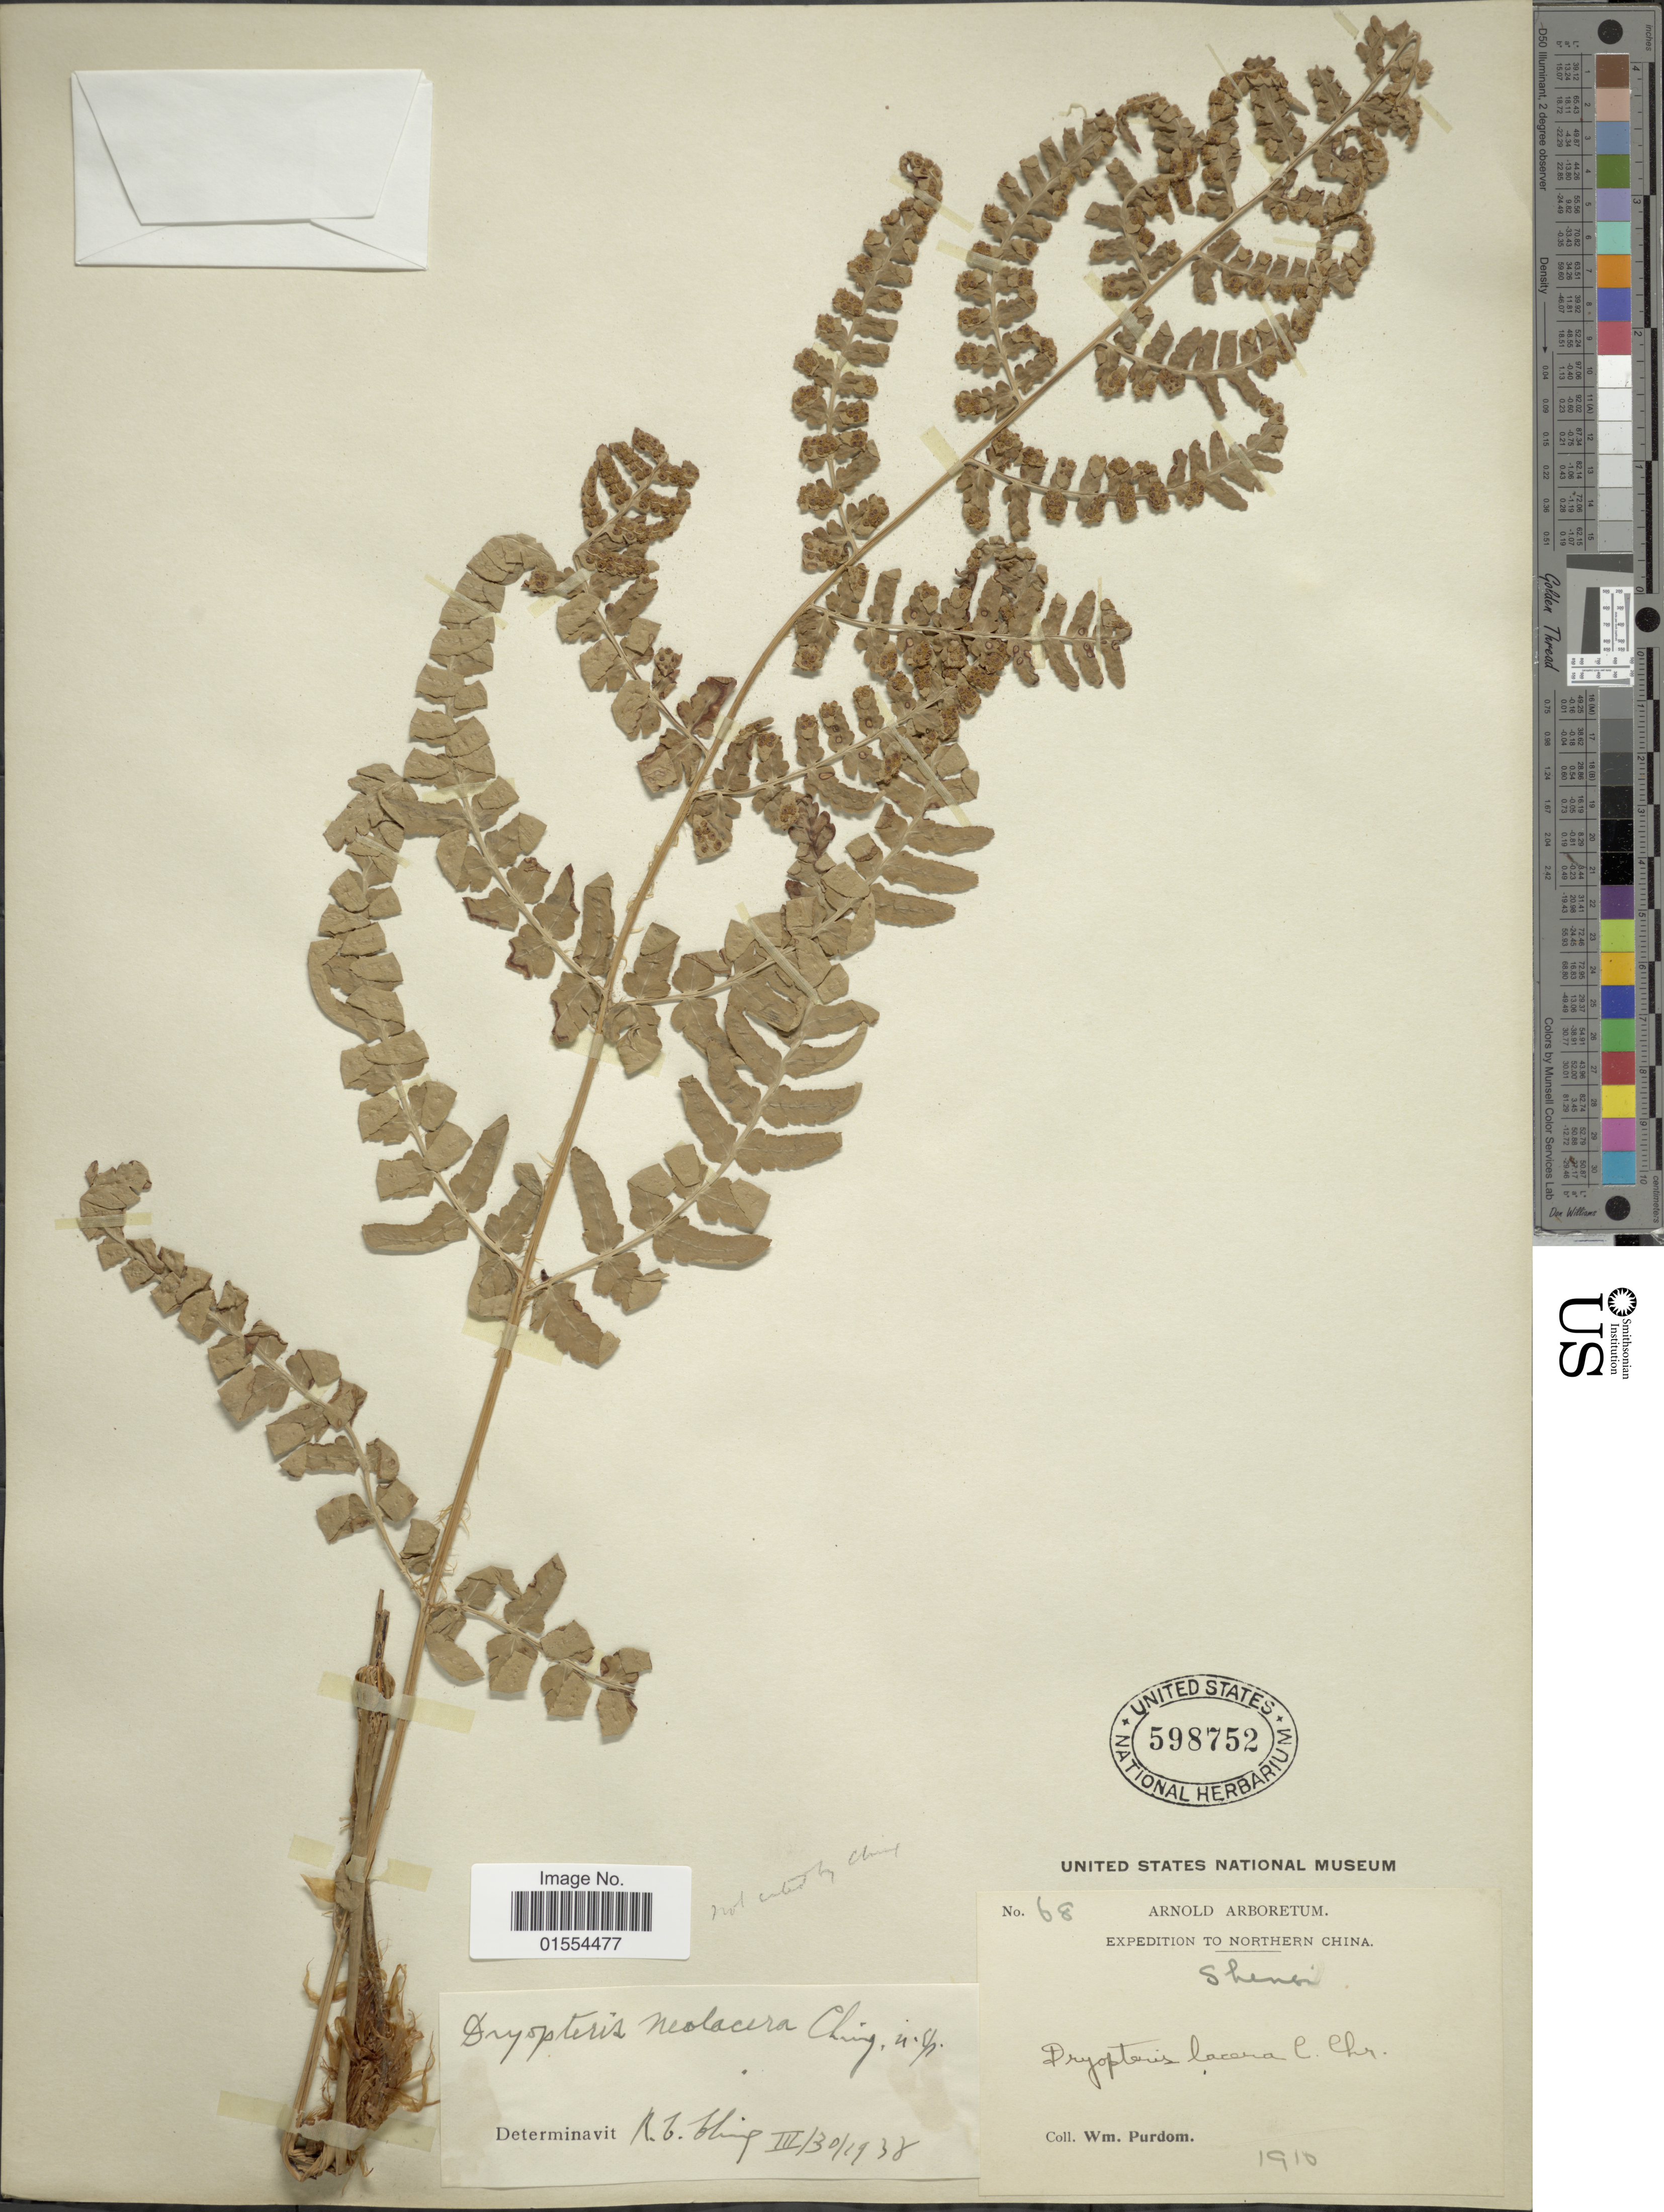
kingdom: Plantae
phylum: Tracheophyta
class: Polypodiopsida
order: Polypodiales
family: Dryopteridaceae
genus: Dryopteris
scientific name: Dryopteris neolacera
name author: Ching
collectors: W. Purdom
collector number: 68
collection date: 1910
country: China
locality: Northern China.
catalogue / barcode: US 598752